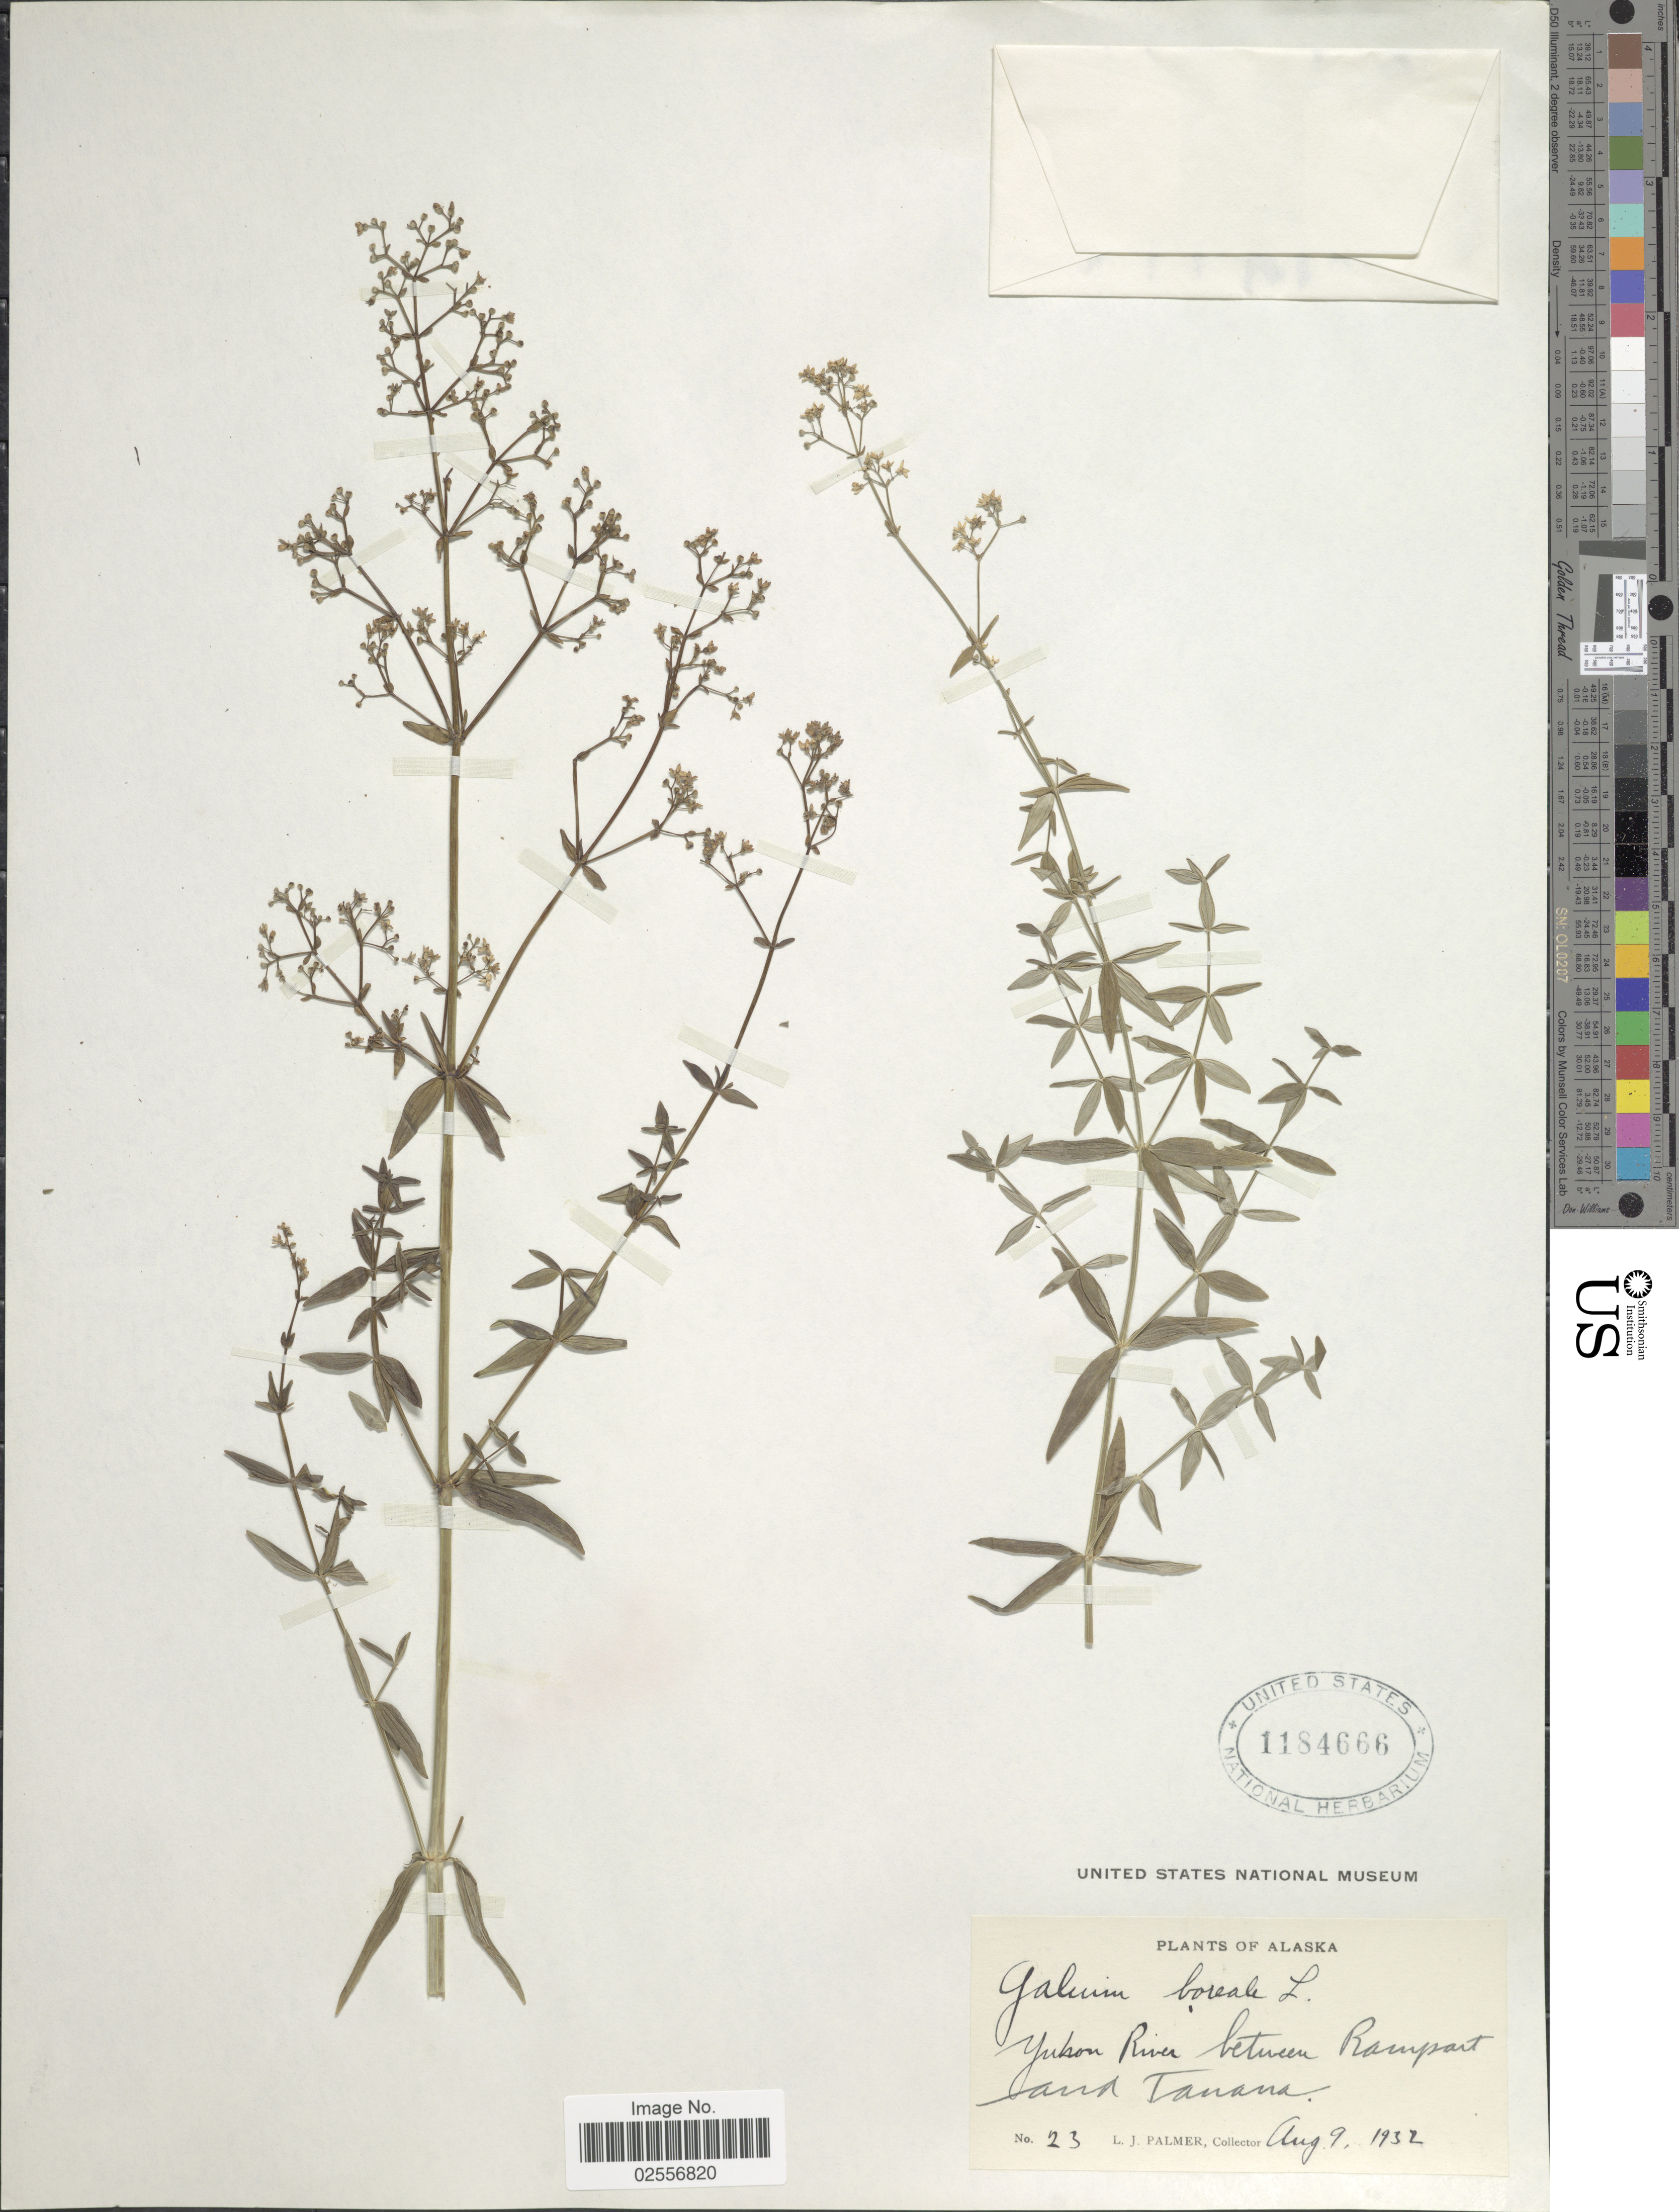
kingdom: Plantae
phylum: Tracheophyta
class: Magnoliopsida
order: Gentianales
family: Rubiaceae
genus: Galium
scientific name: Galium boreale L.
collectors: L. J. Palmer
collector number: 23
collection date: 1932-08-09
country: United States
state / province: Alaska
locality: Yukon River between Rampart and Tanana.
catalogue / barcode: US 1184666